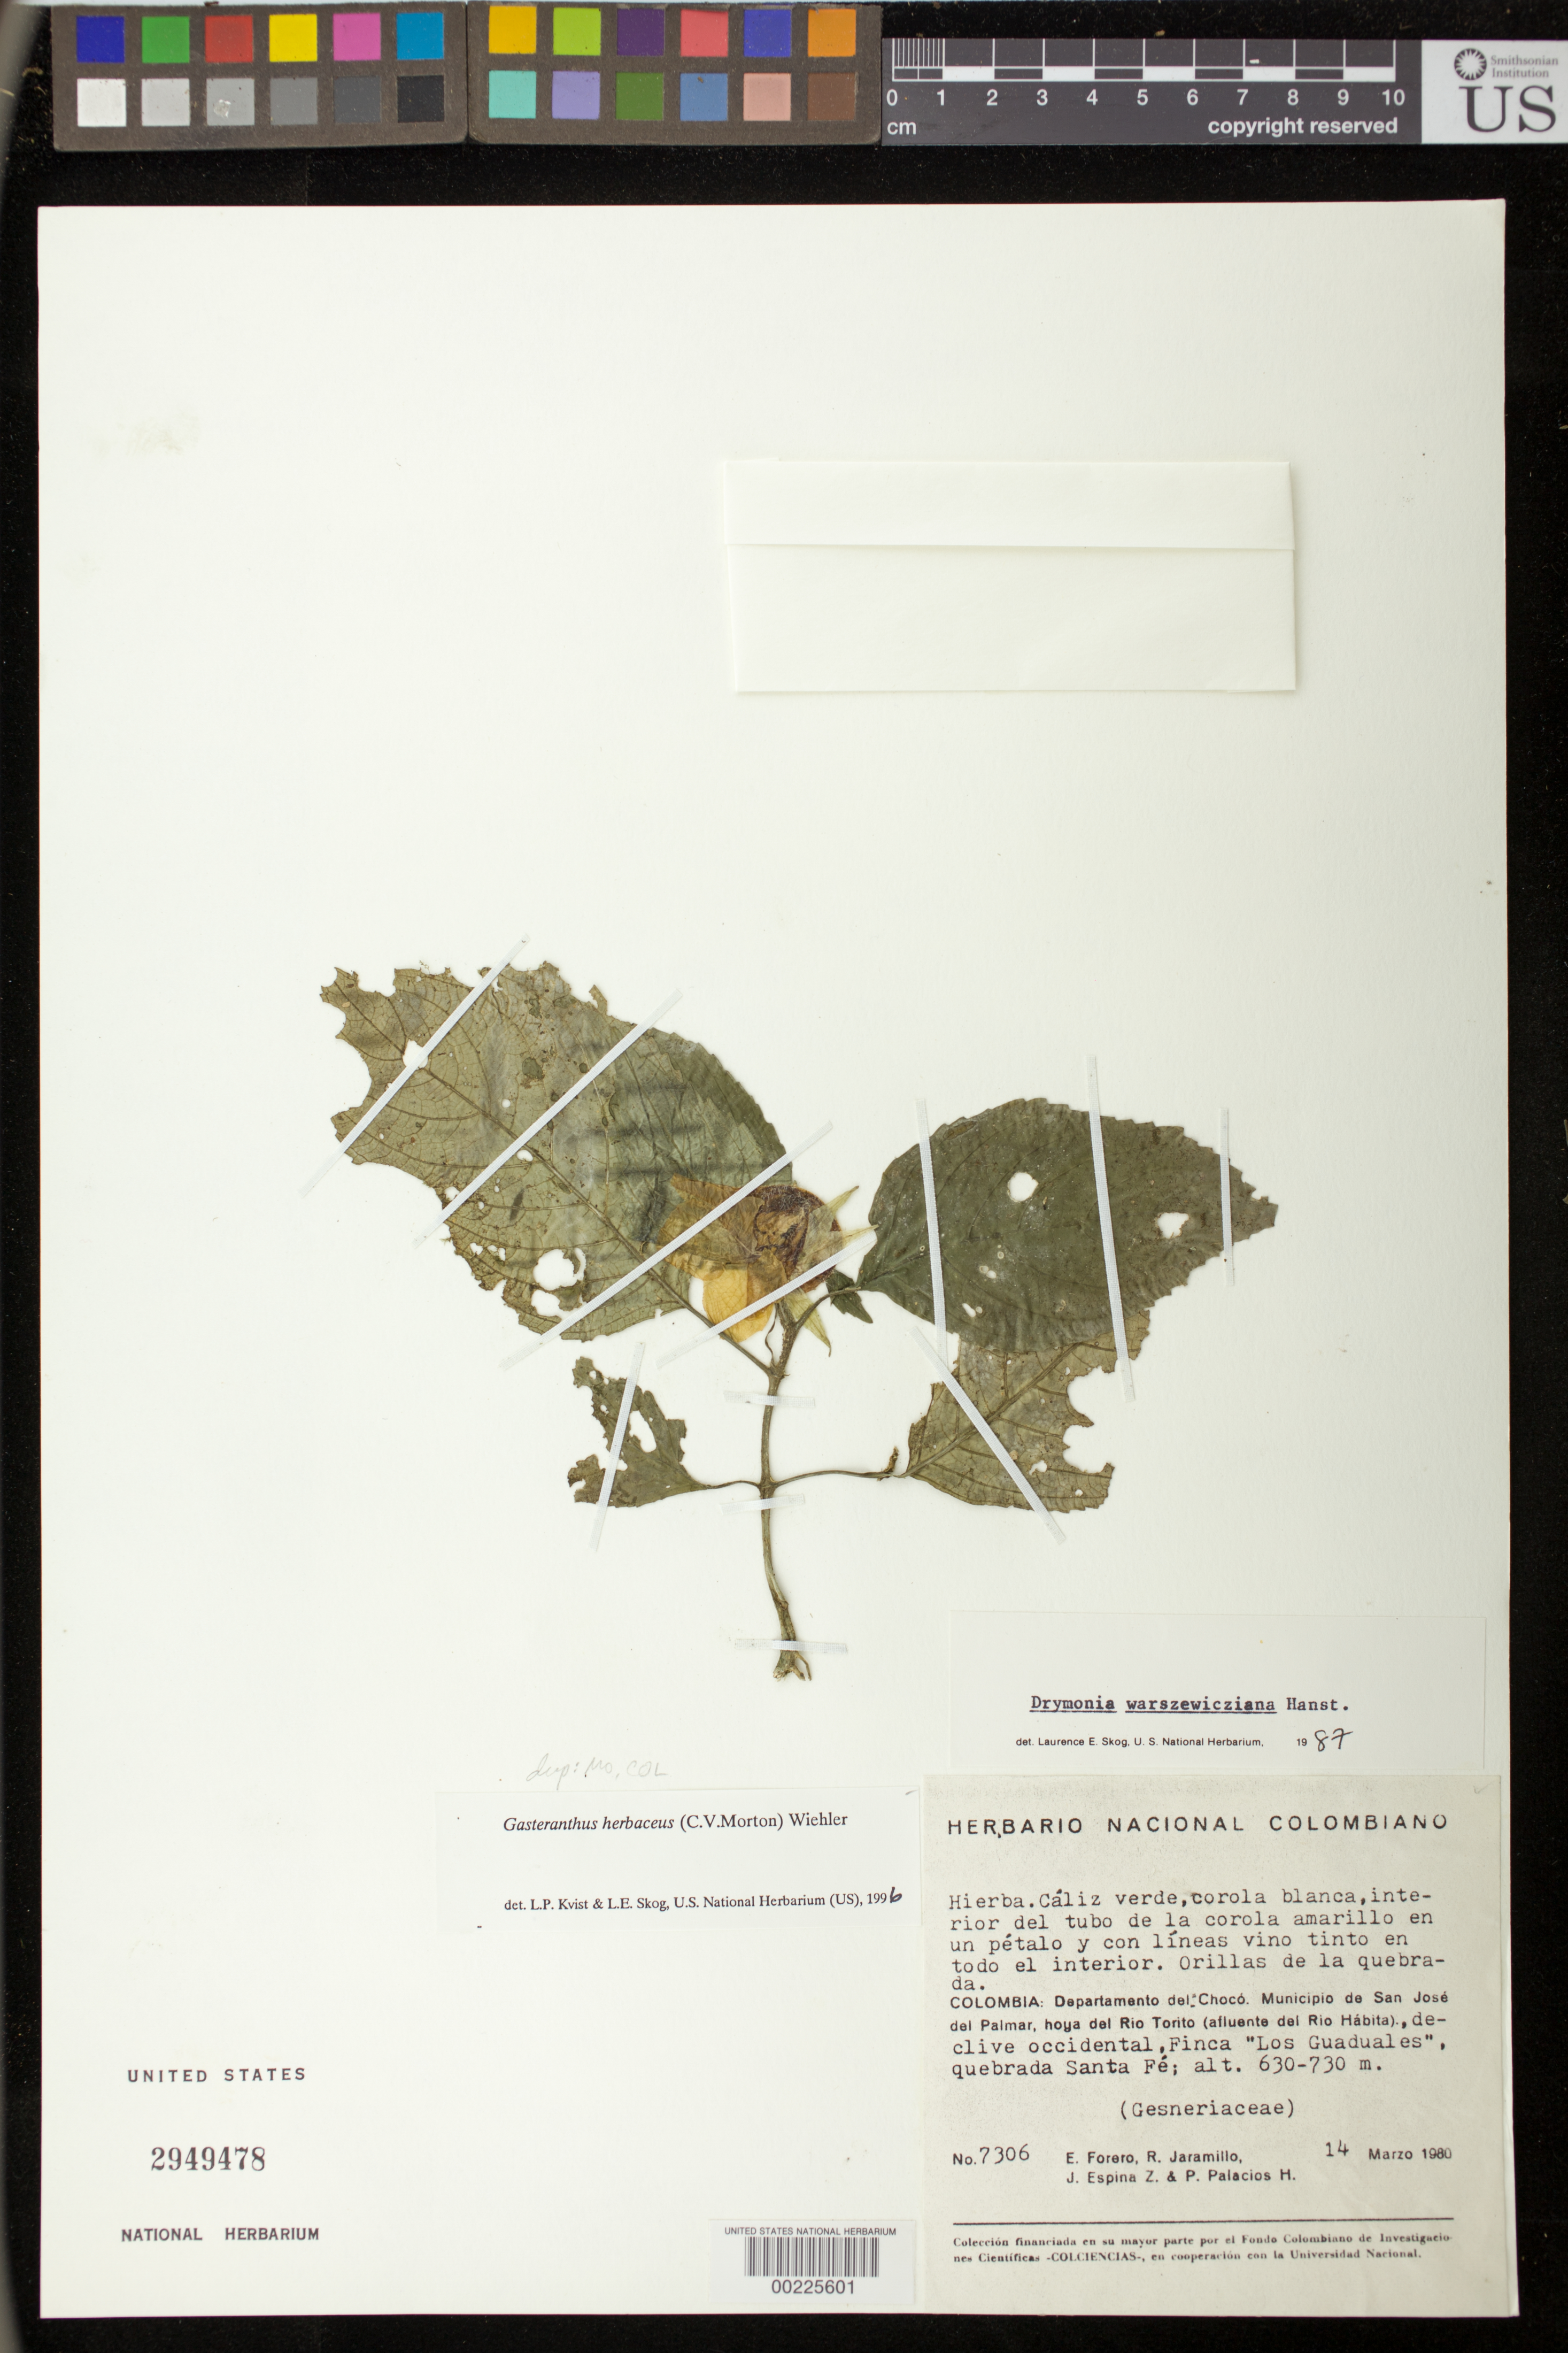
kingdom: Plantae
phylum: Tracheophyta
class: Magnoliopsida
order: Lamiales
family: Gesneriaceae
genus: Gasteranthus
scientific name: Gasteranthus herbaceus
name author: (C.V. Morton) Wiehler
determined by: Skog, Laurence E.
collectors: E. Forero, R. Jaramillo M., J. Espina Z. & P. Palacios H.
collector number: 7306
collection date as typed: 14 Mar 1980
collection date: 1980-03-14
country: Colombia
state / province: Chocó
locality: Mpio. de San José del Palmar, hoya del Rio Torito (afluente del Rio Hábita), declive occidental, Finca "Los Guaduales", quebrada Santa Fé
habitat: Orillas de la quebrada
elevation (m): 630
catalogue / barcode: US 2949478